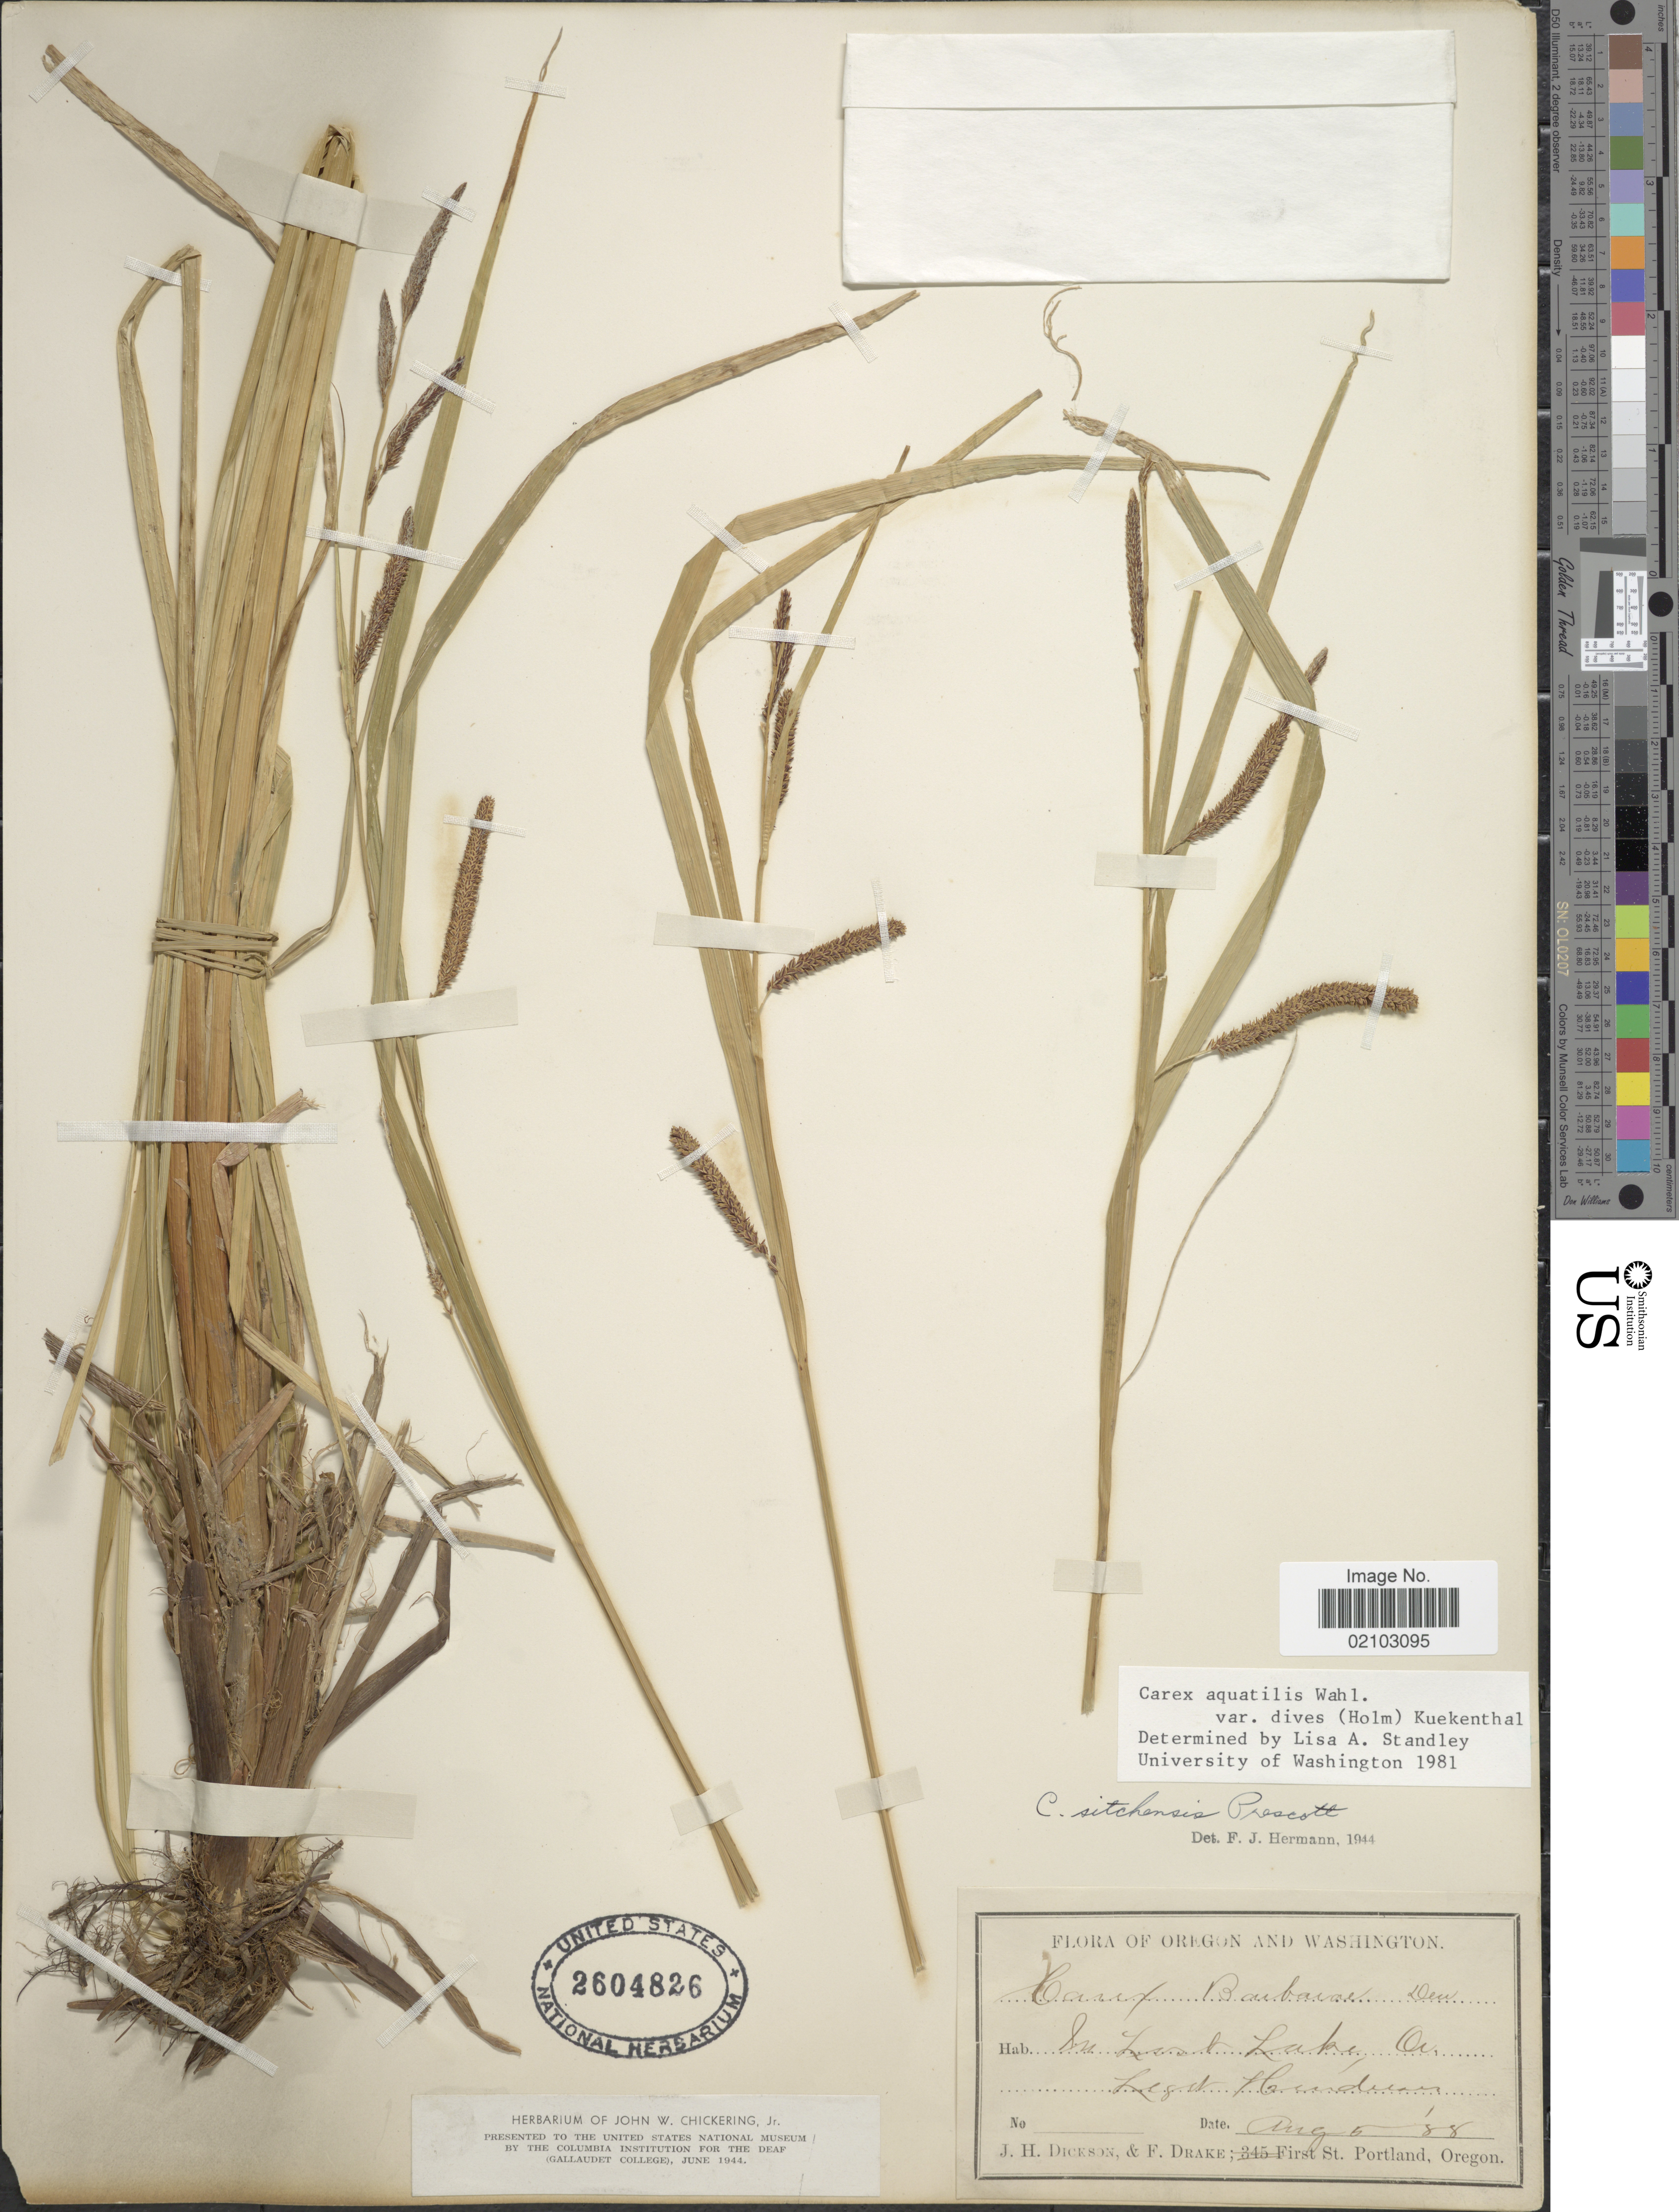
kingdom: Plantae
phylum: Tracheophyta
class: Liliopsida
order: Poales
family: Cyperaceae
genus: Carex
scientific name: Carex aquatilis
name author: Wahlenb.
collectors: Henderson, J. Dickson & F. Drake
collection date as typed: Transcribed d/m/y: 5/8/88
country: United States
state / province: Oregon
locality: In Lost Lake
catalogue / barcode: US 2604826